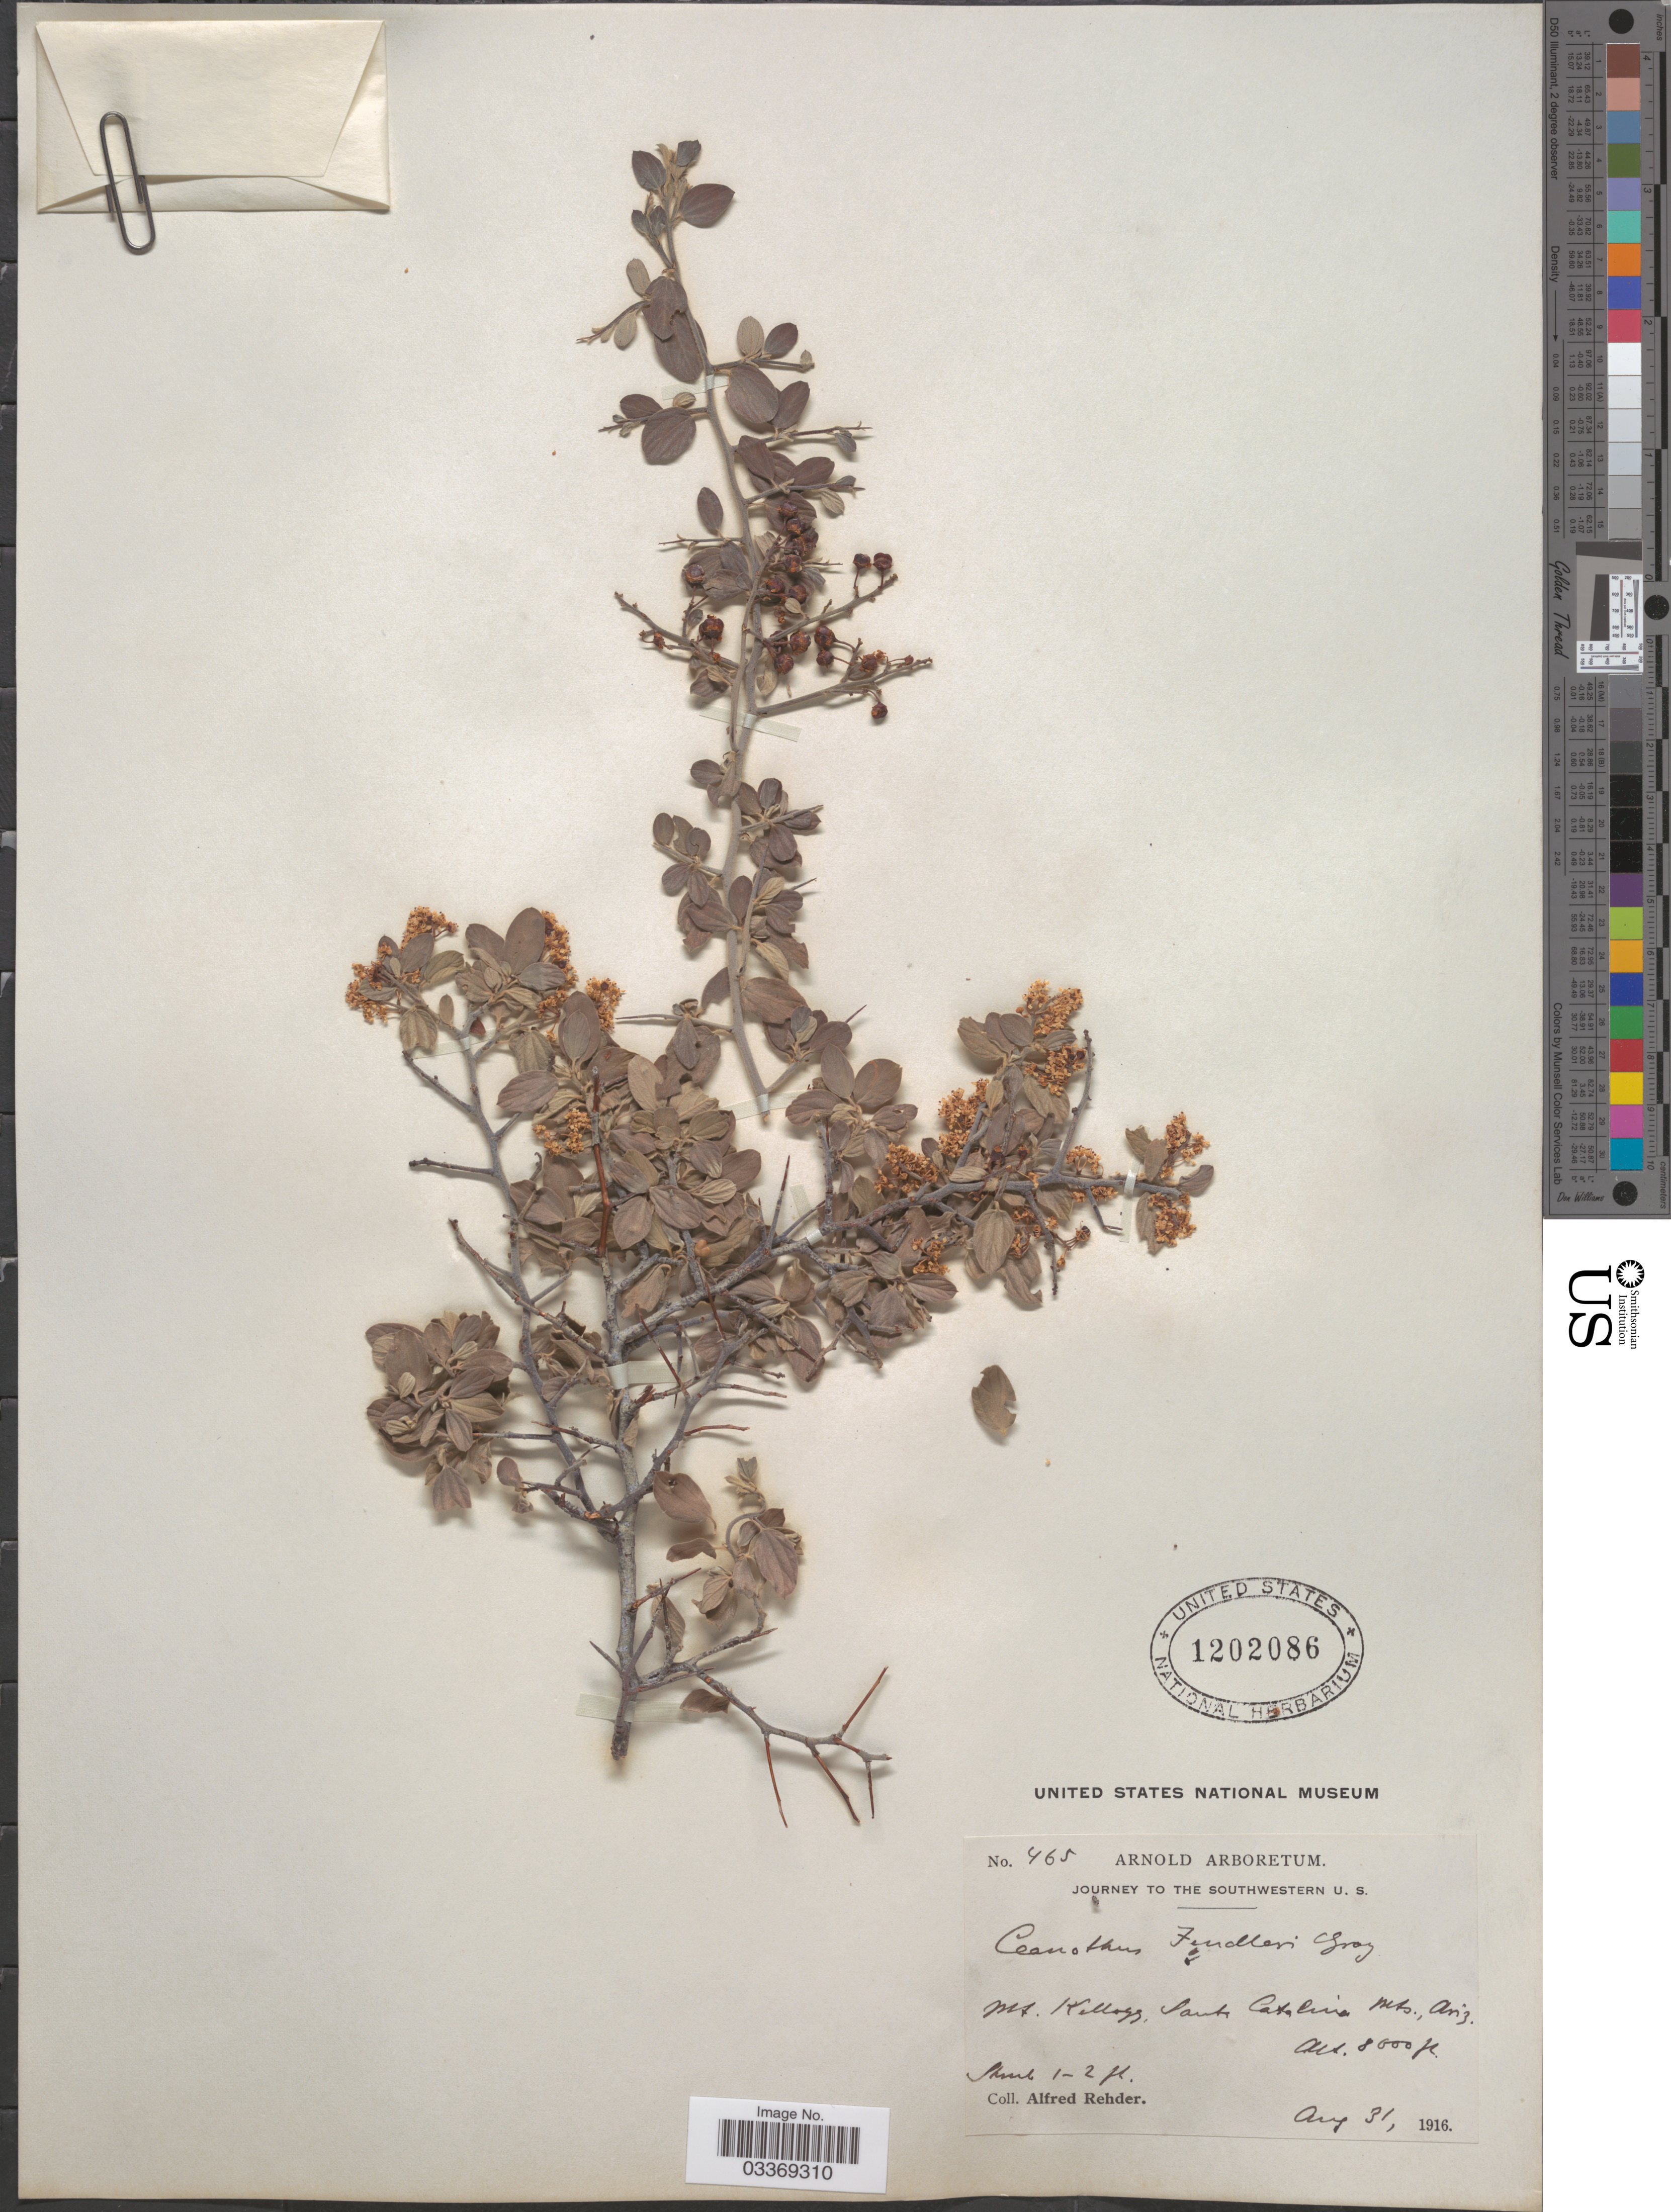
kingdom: Plantae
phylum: Tracheophyta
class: Magnoliopsida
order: Rosales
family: Rhamnaceae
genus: Ceanothus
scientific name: Ceanothus fendleri var. venosus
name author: (A. Gray) Trel.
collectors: A. Rehder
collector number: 465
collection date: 1916-08-31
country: United States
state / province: Arizona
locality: Southwestern U. S. Mt. Kellogg, Santa Catalina Mts.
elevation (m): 2438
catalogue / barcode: US 1202086